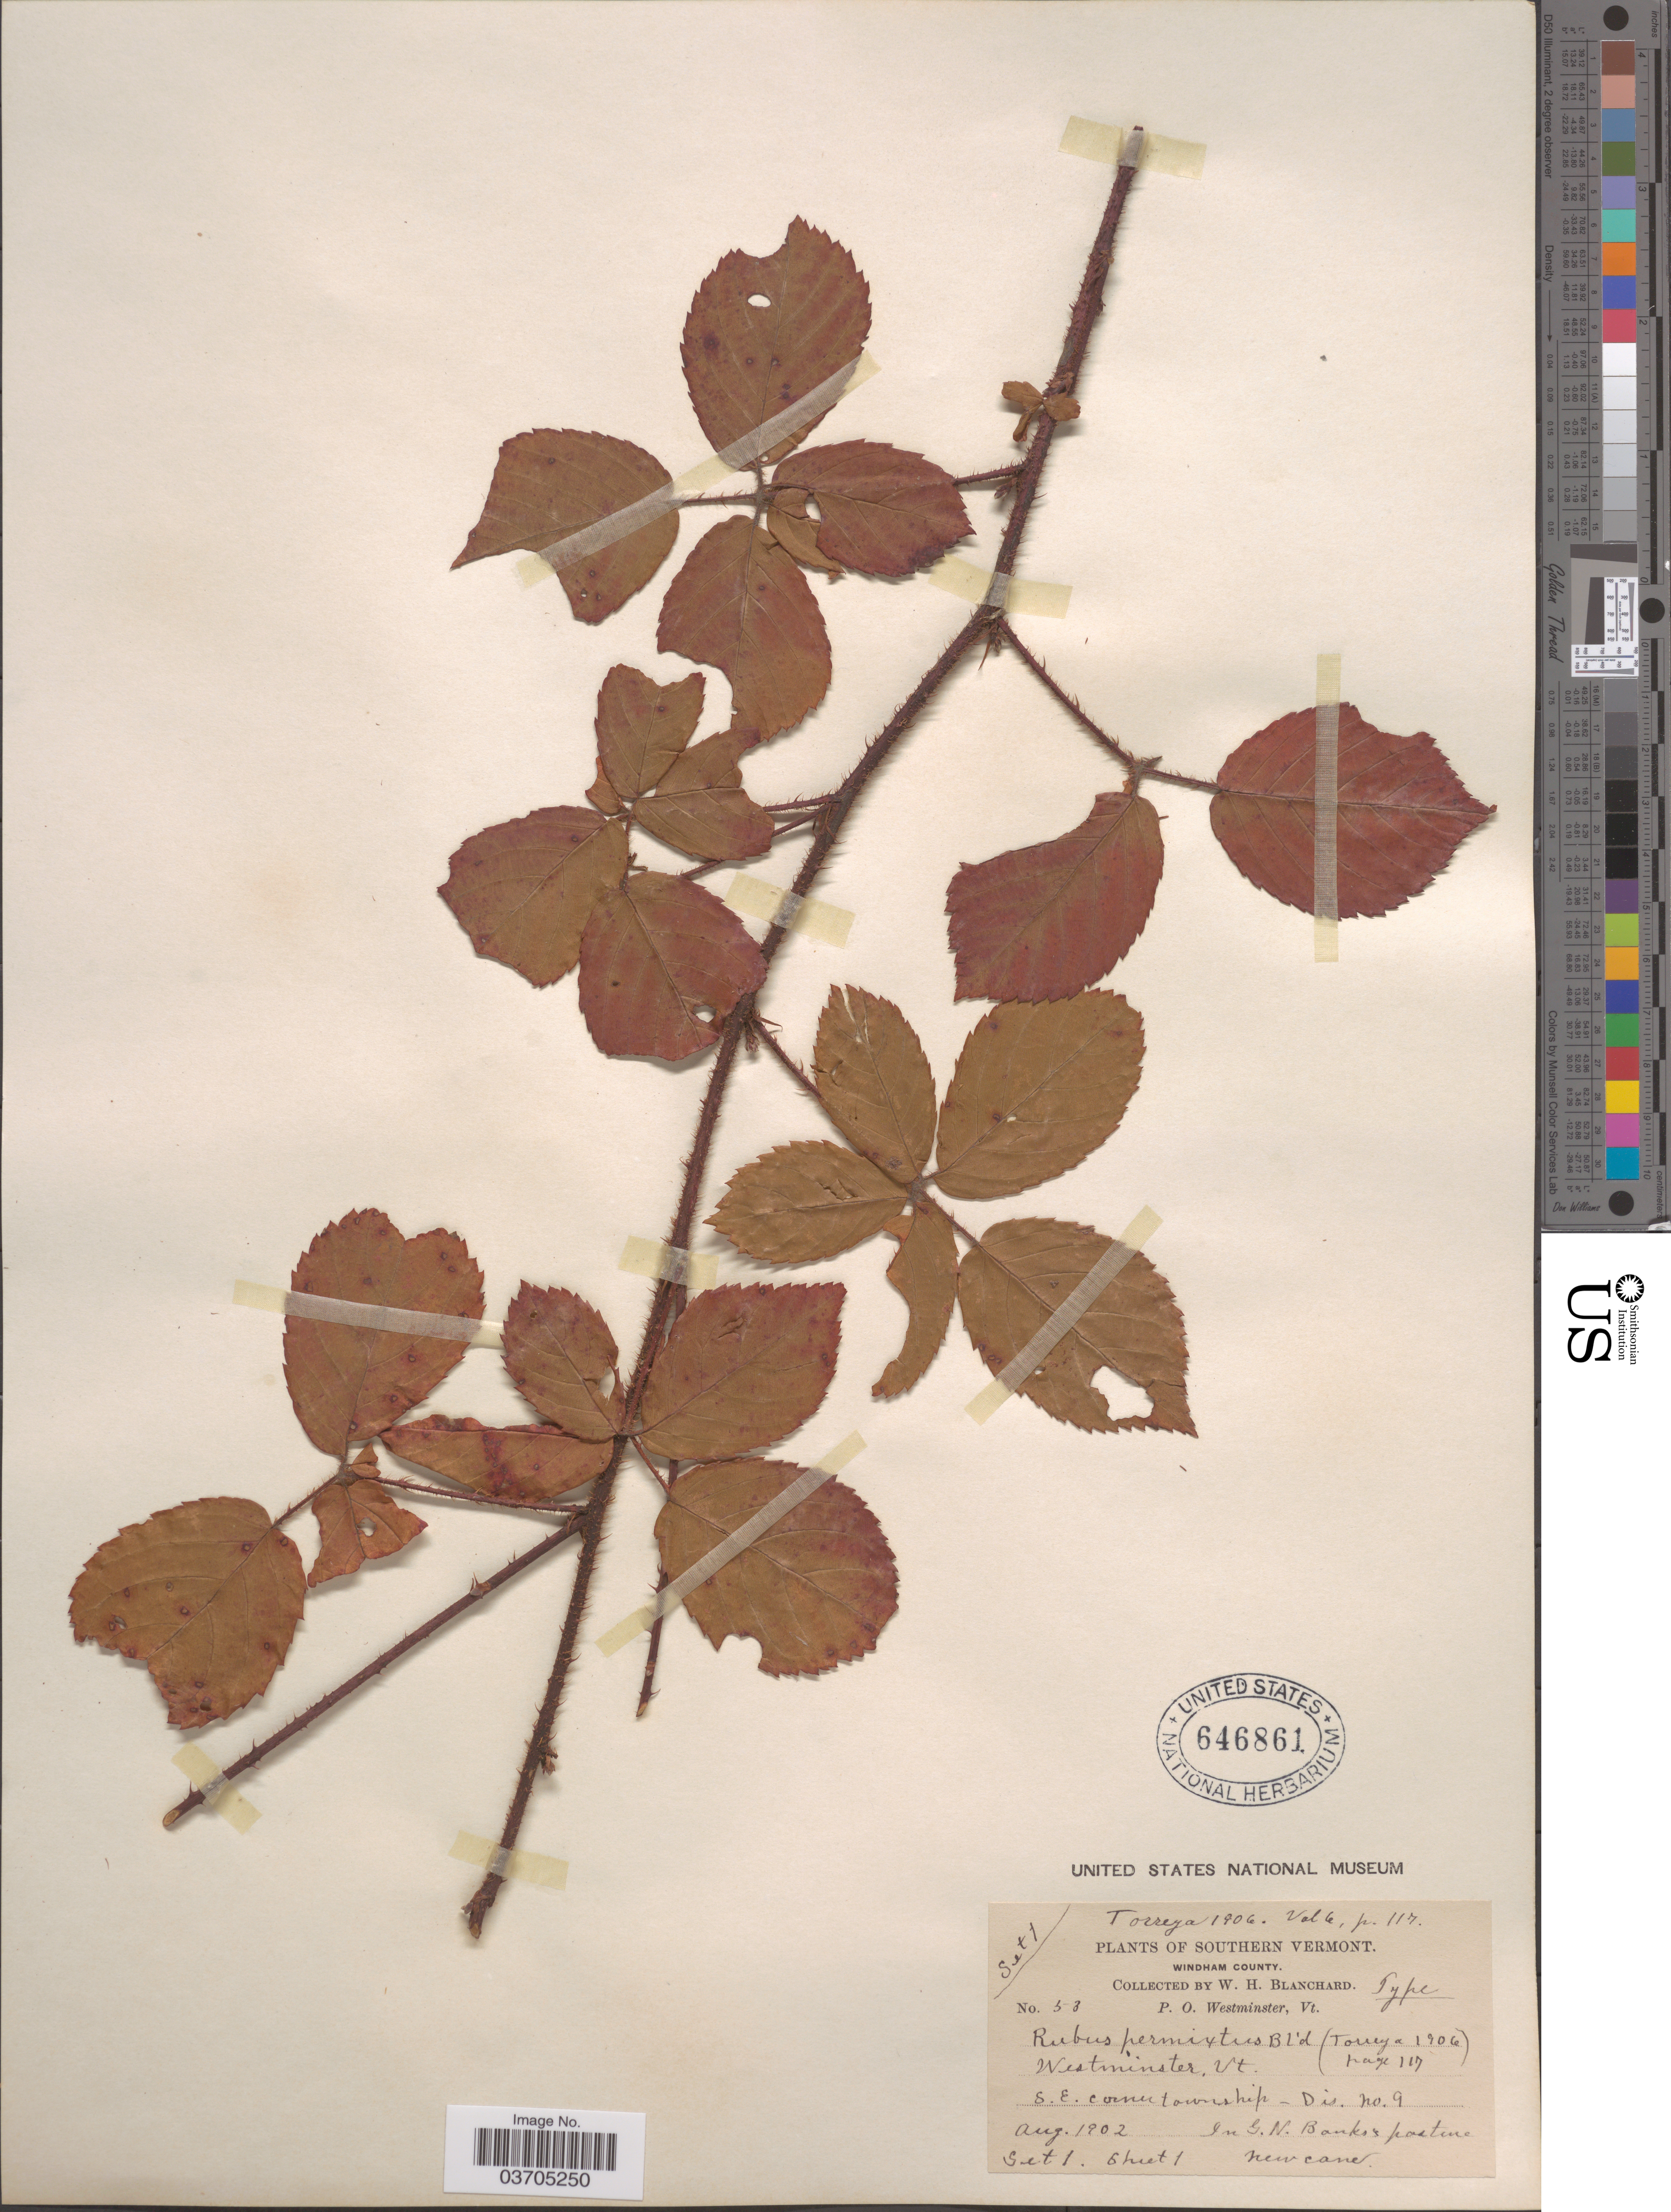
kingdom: Plantae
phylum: Tracheophyta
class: Magnoliopsida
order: Rosales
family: Rosaceae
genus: Rubus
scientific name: Rubus permixtus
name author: Blanch.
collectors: W. H. Blanchard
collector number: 53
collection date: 1902-08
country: United States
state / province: Vermont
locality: Southern Vermont. Windham County. Westminster. S.E. corner township - Dis. no. 9. In G.N. Banks's pasture.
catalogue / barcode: US 646861